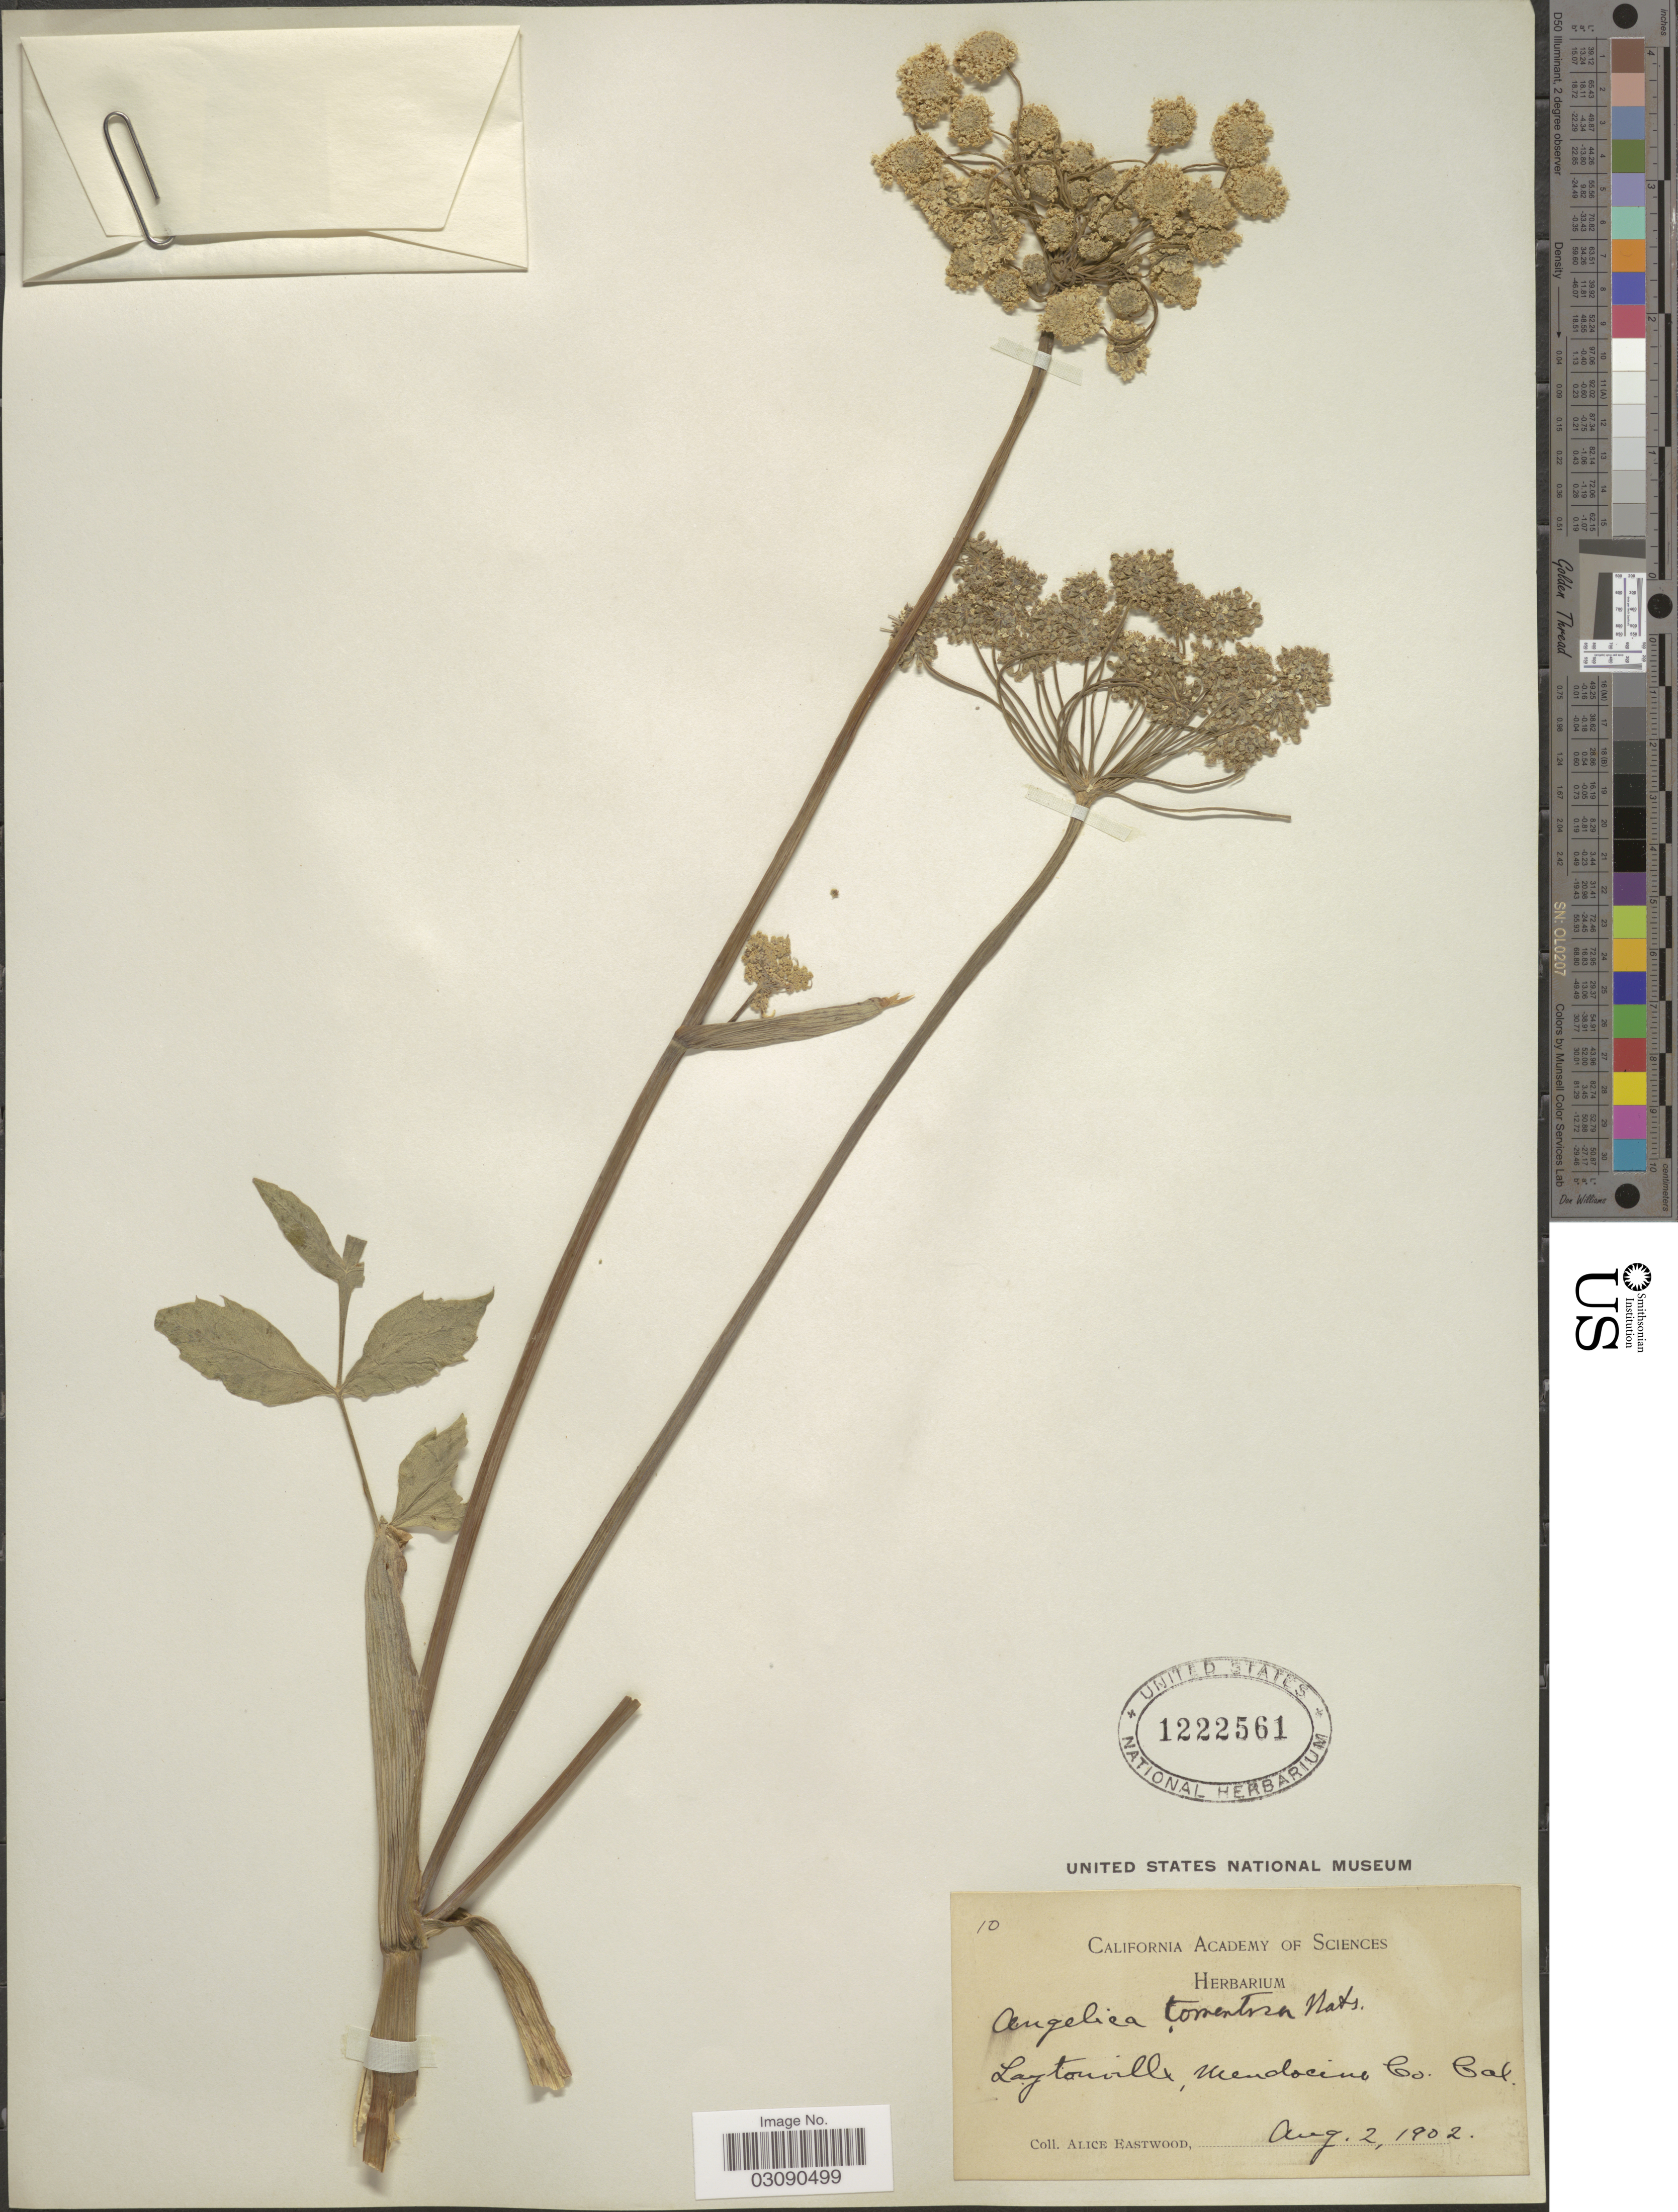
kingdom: Plantae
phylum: Tracheophyta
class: Magnoliopsida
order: Apiales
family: Apiaceae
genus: Angelica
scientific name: Angelica tomentosa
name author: S. Watson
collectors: A. Eastwood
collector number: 10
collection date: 1902-08-02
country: United States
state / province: California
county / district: Mendocino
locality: Laytonville, Mendocino Co.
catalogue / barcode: US 1222561